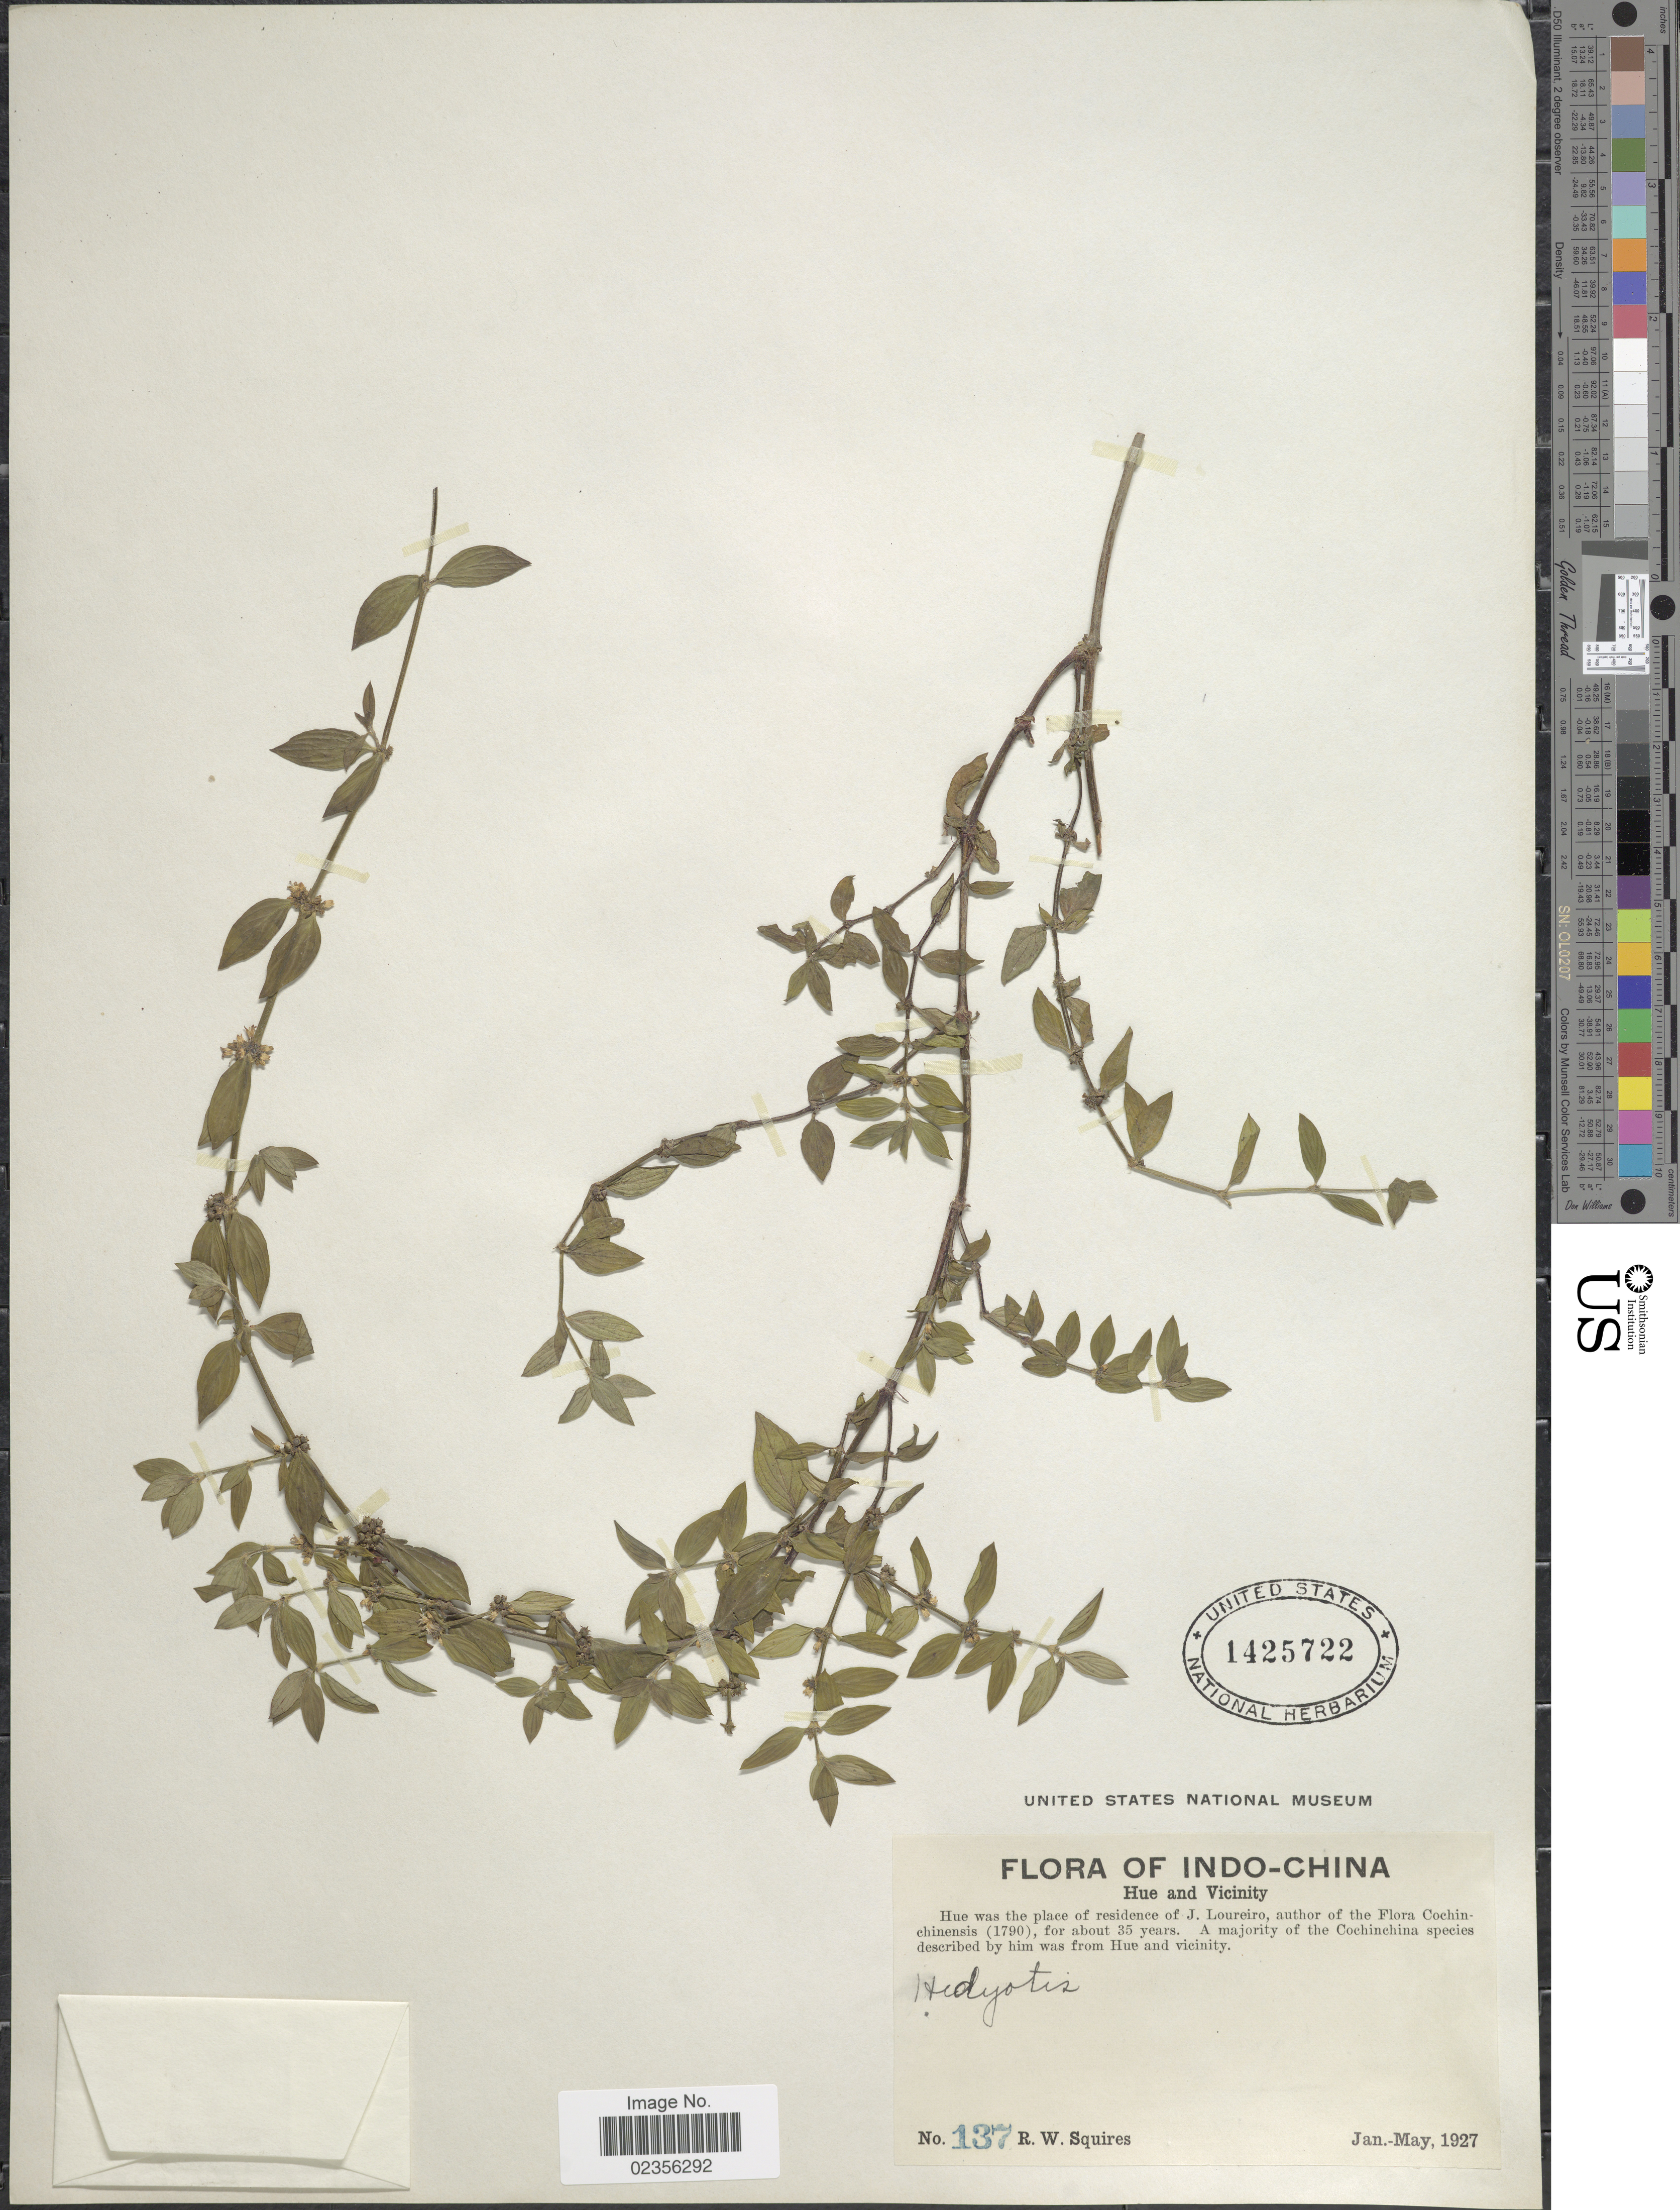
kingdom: Plantae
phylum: Tracheophyta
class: Magnoliopsida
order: Gentianales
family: Rubiaceae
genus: Hedyotis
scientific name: Hedyotis sp.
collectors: R. Squires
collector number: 137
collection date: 1927-01/1927-05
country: Vietnam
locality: Indo-China, Hue and Vicinity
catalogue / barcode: US 1425722